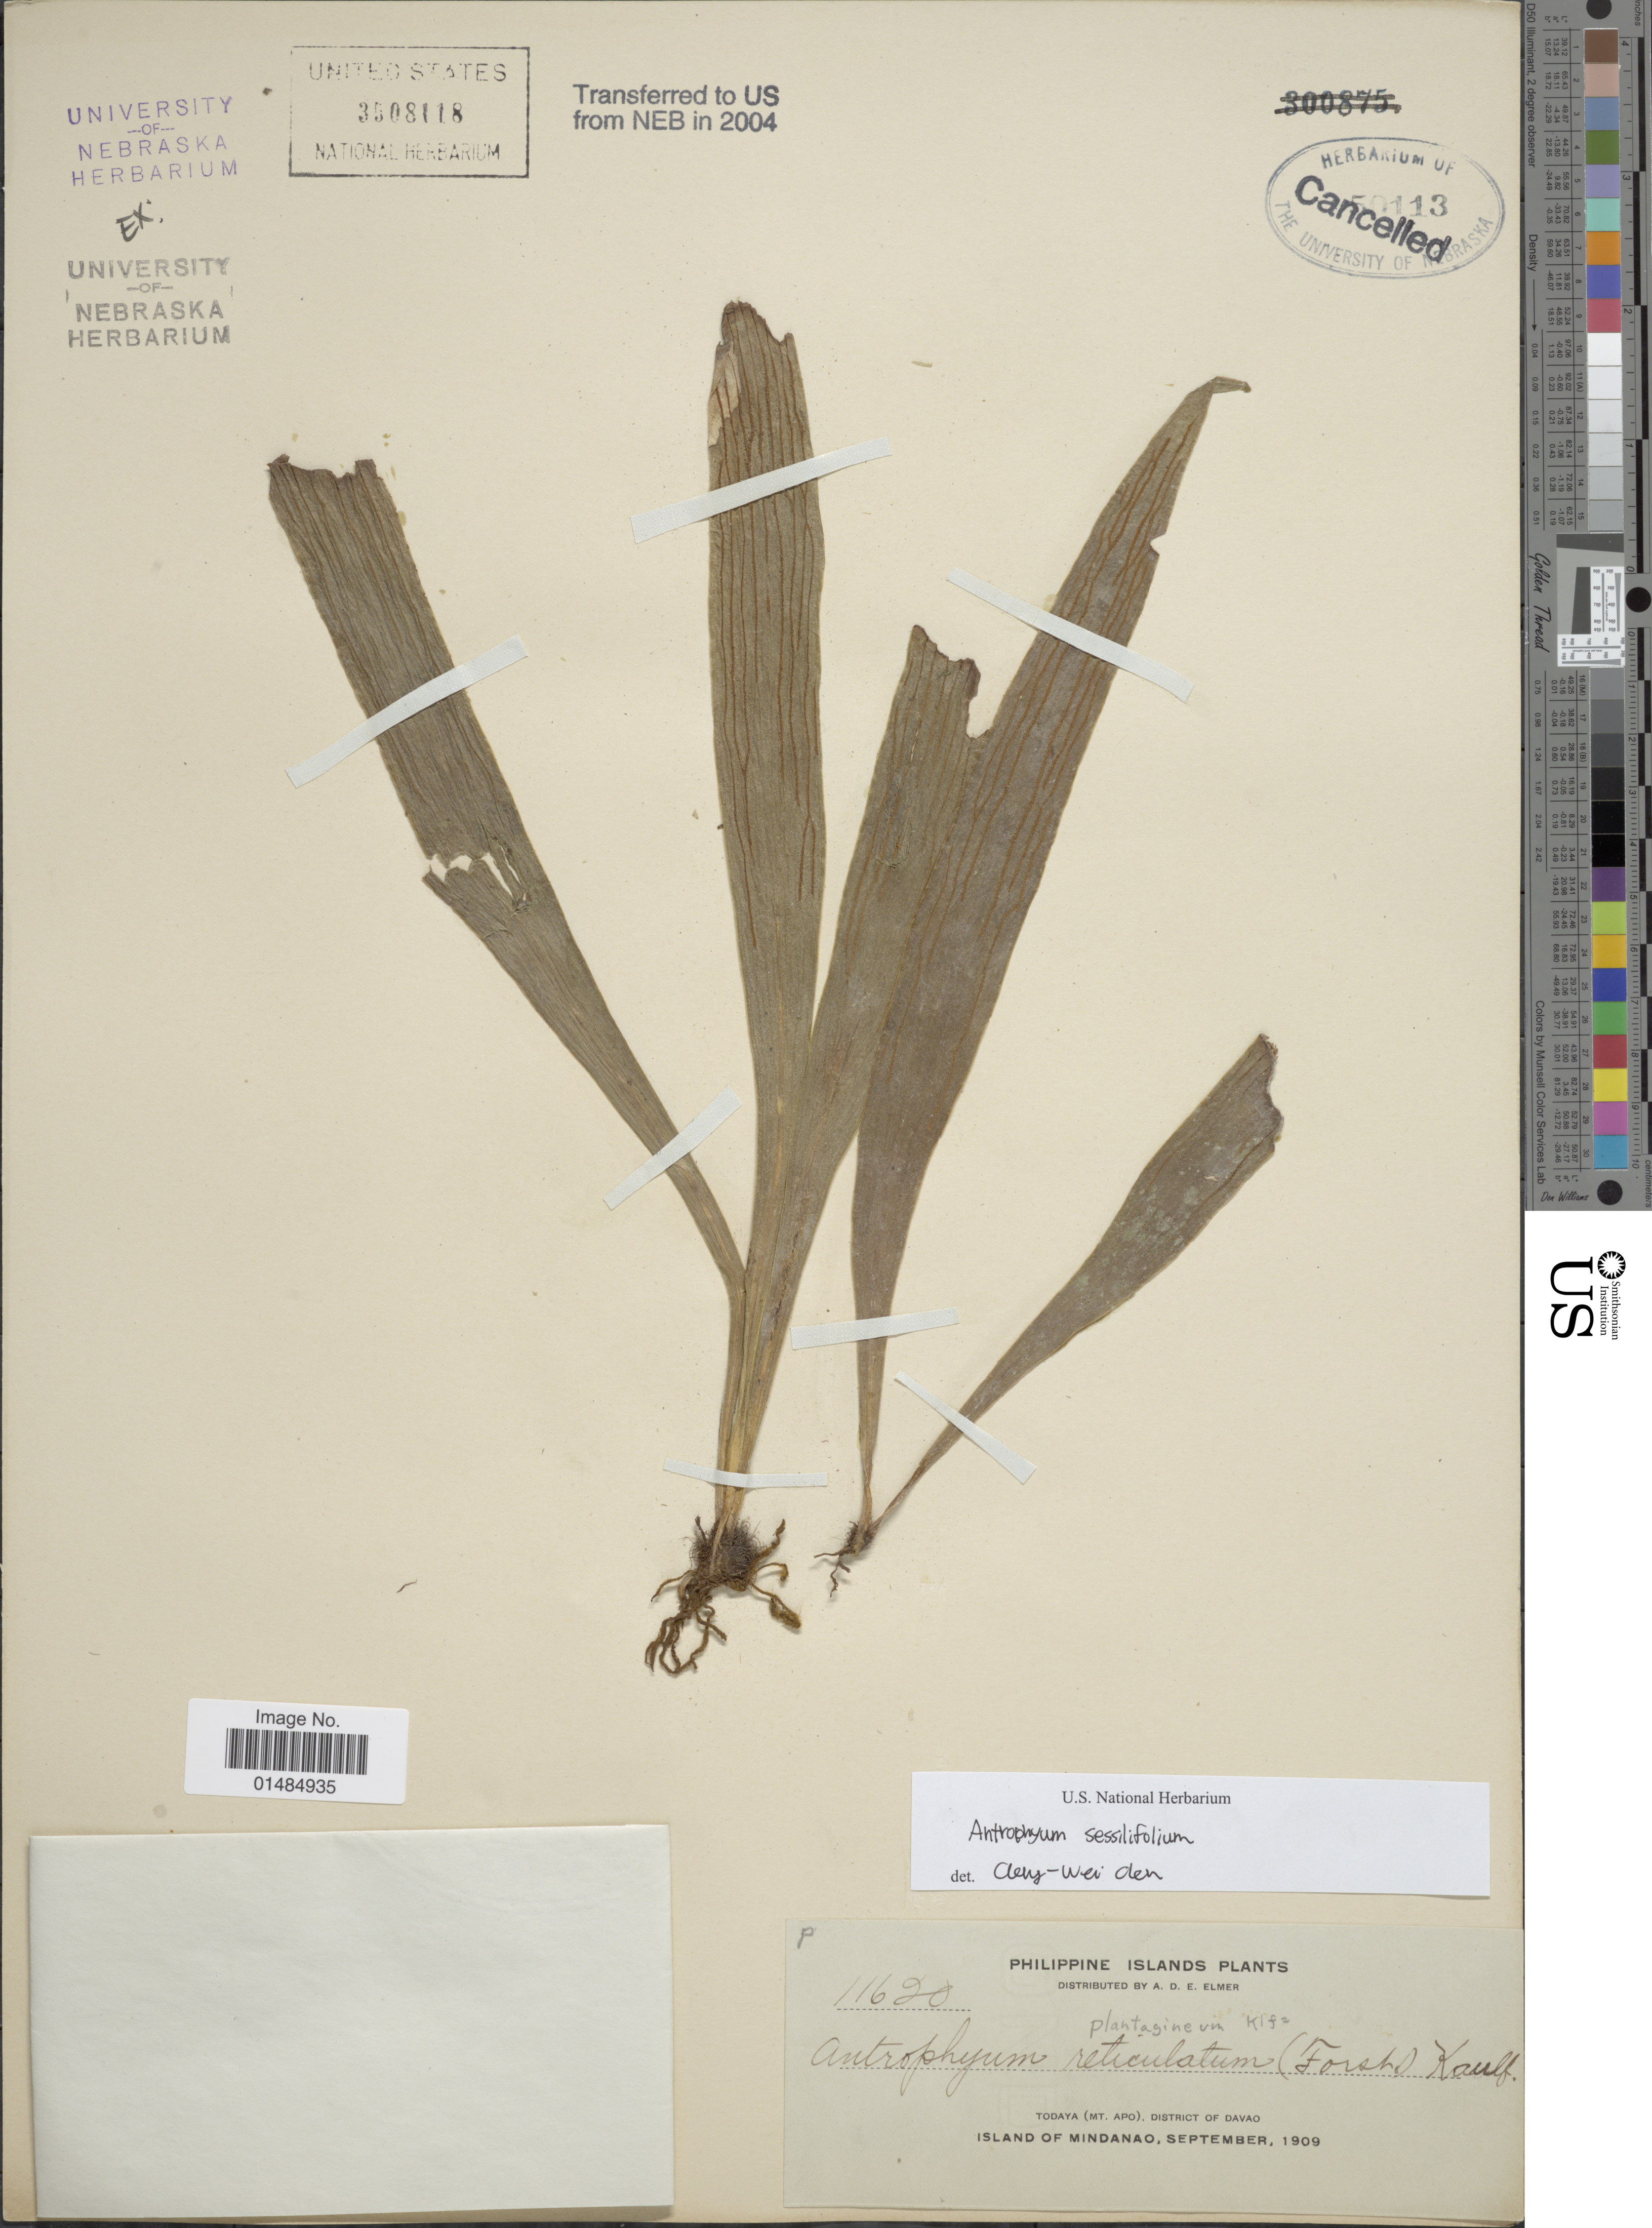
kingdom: Plantae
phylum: Tracheophyta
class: Polypodiopsida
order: Polypodiales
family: Pteridaceae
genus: Antrophyum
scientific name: Antrophyum sessilifolium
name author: (Cav.) A. Spreng.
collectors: A. D. E. Elmer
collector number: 11620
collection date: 1909-09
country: Philippines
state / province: Davao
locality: Philippine Islands, Todaya (Mt. Apo), District of Davao, Island of Mindanao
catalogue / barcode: US 3508118